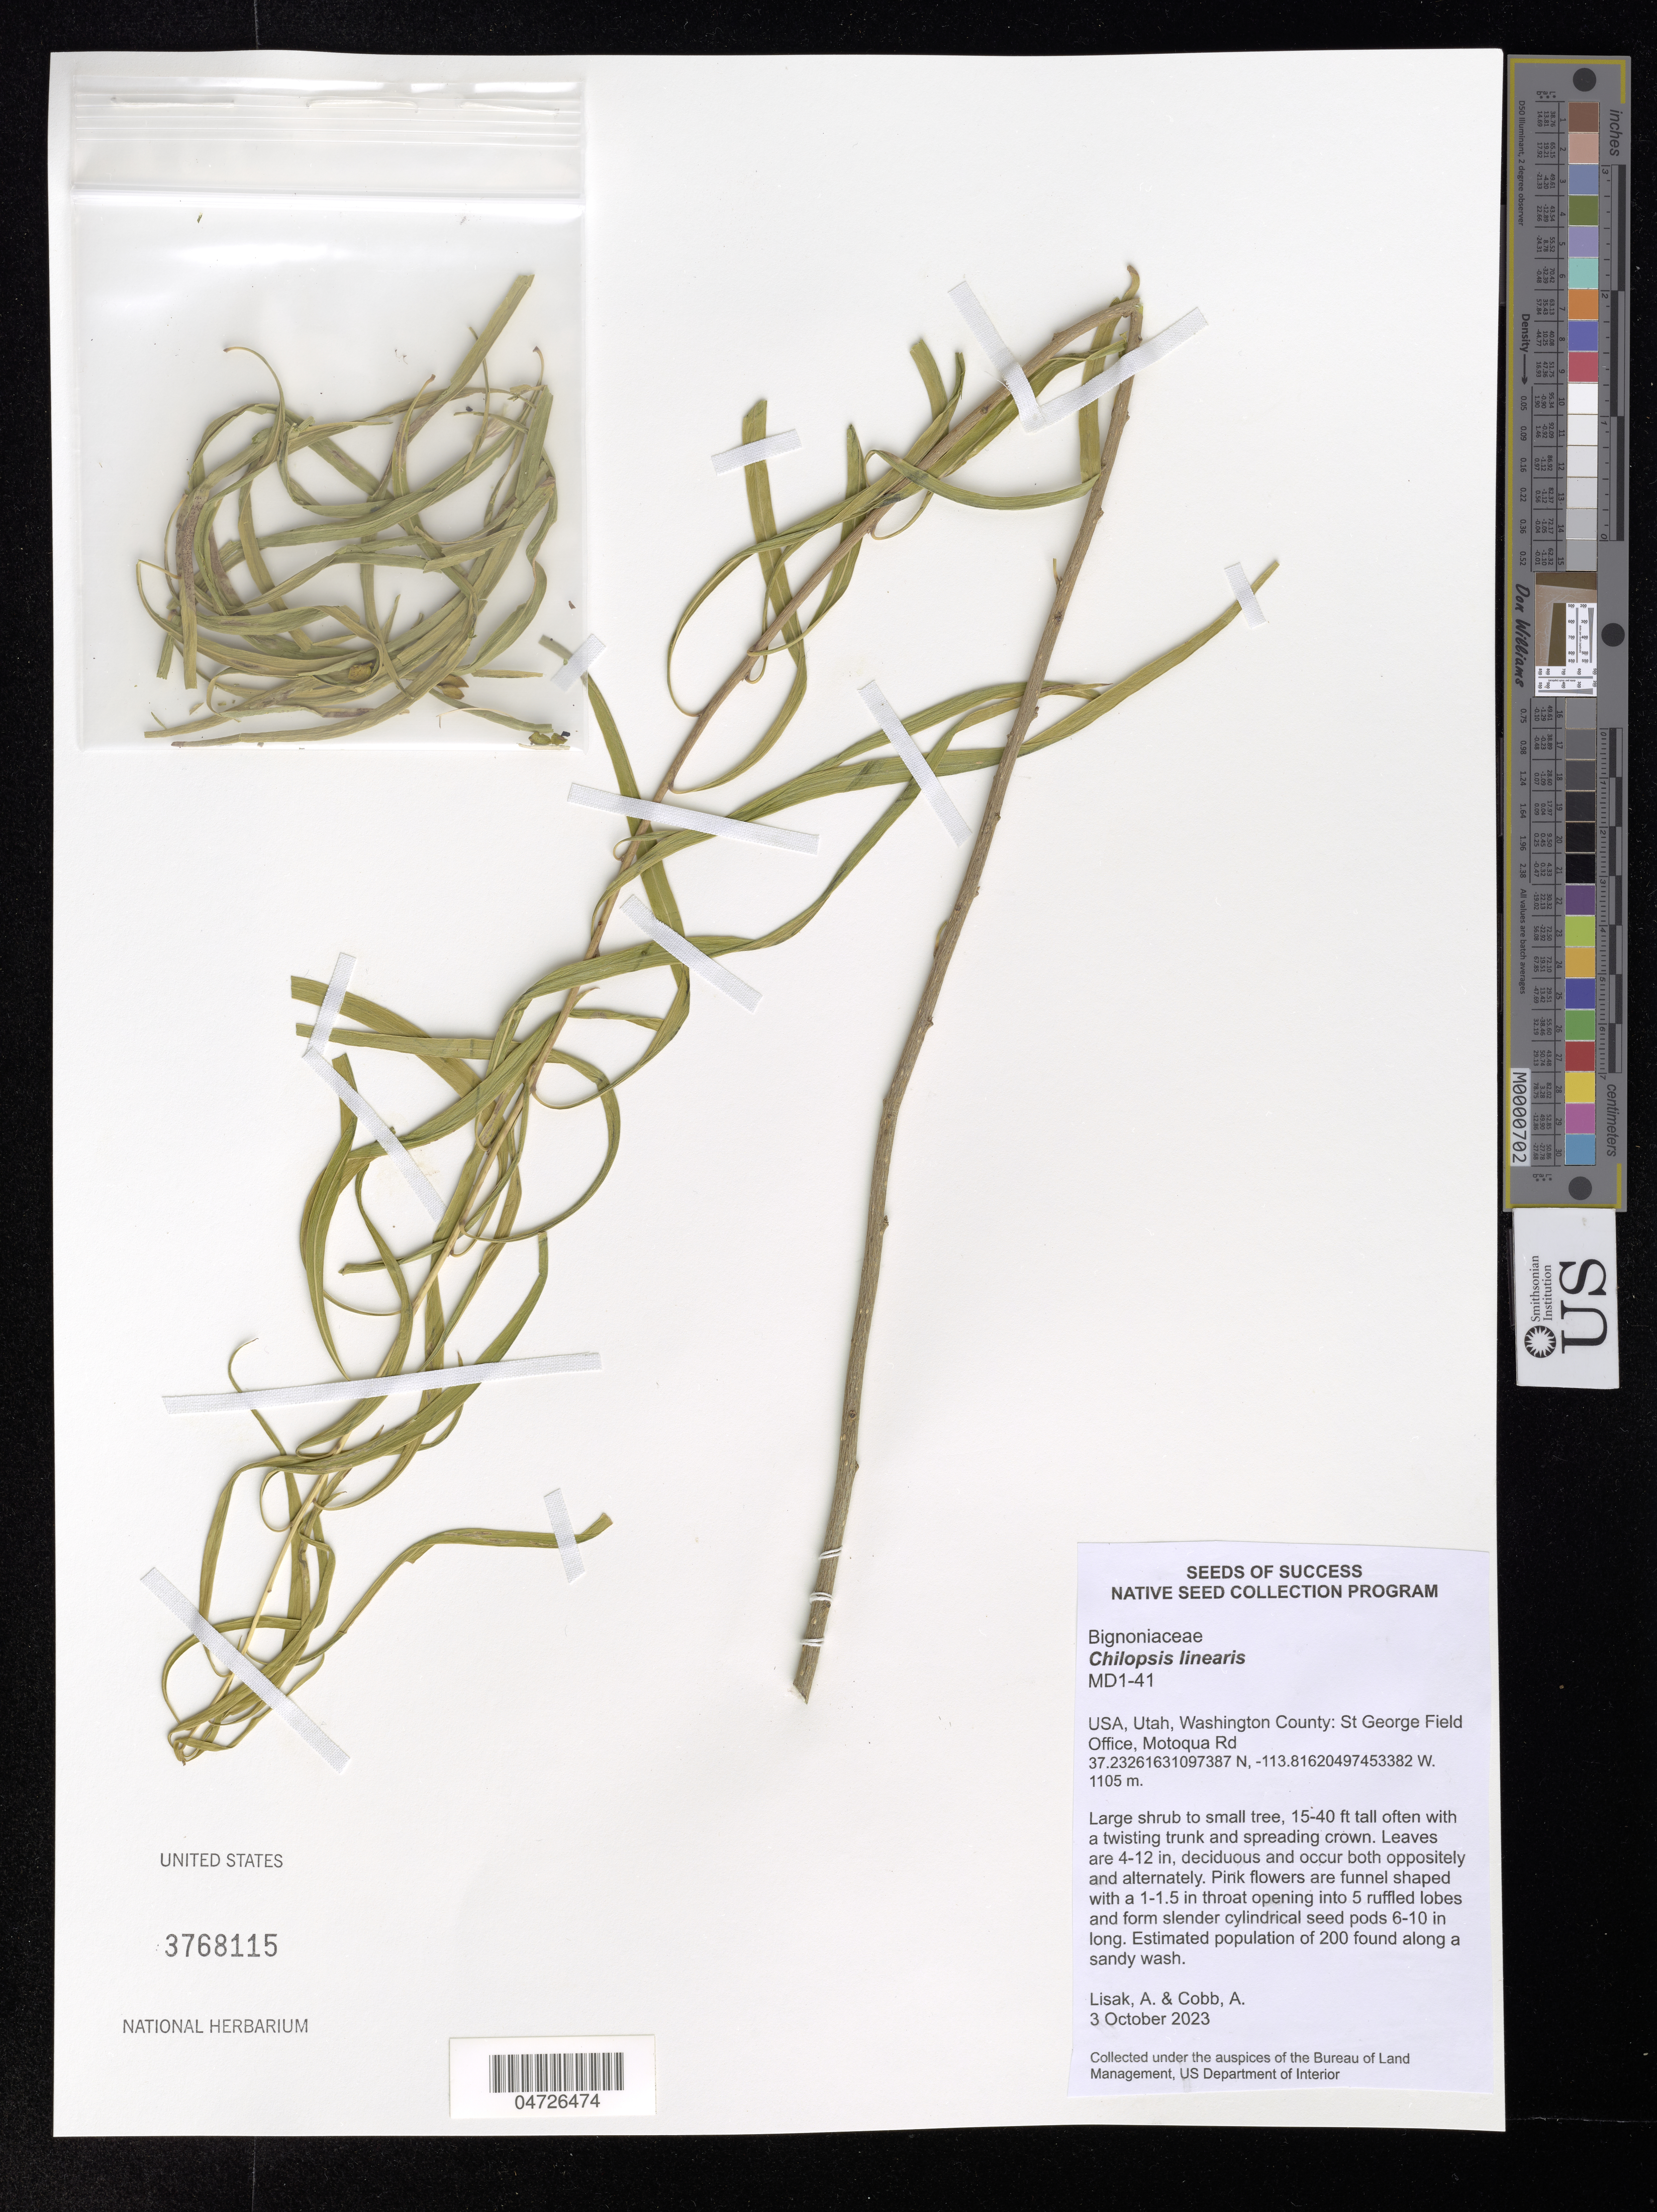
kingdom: Plantae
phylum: Tracheophyta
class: Magnoliopsida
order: Fabales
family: Fabaceae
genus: Euchilopsis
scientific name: Euchilopsis linearis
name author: (Benth.) F. Muell.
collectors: A. Lisak & A. Cobb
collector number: MD1-41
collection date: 2023-10-03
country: United States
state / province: Utah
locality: Washington County: St George Field Office, Motoqua Rd.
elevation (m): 1105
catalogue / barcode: US 3768115